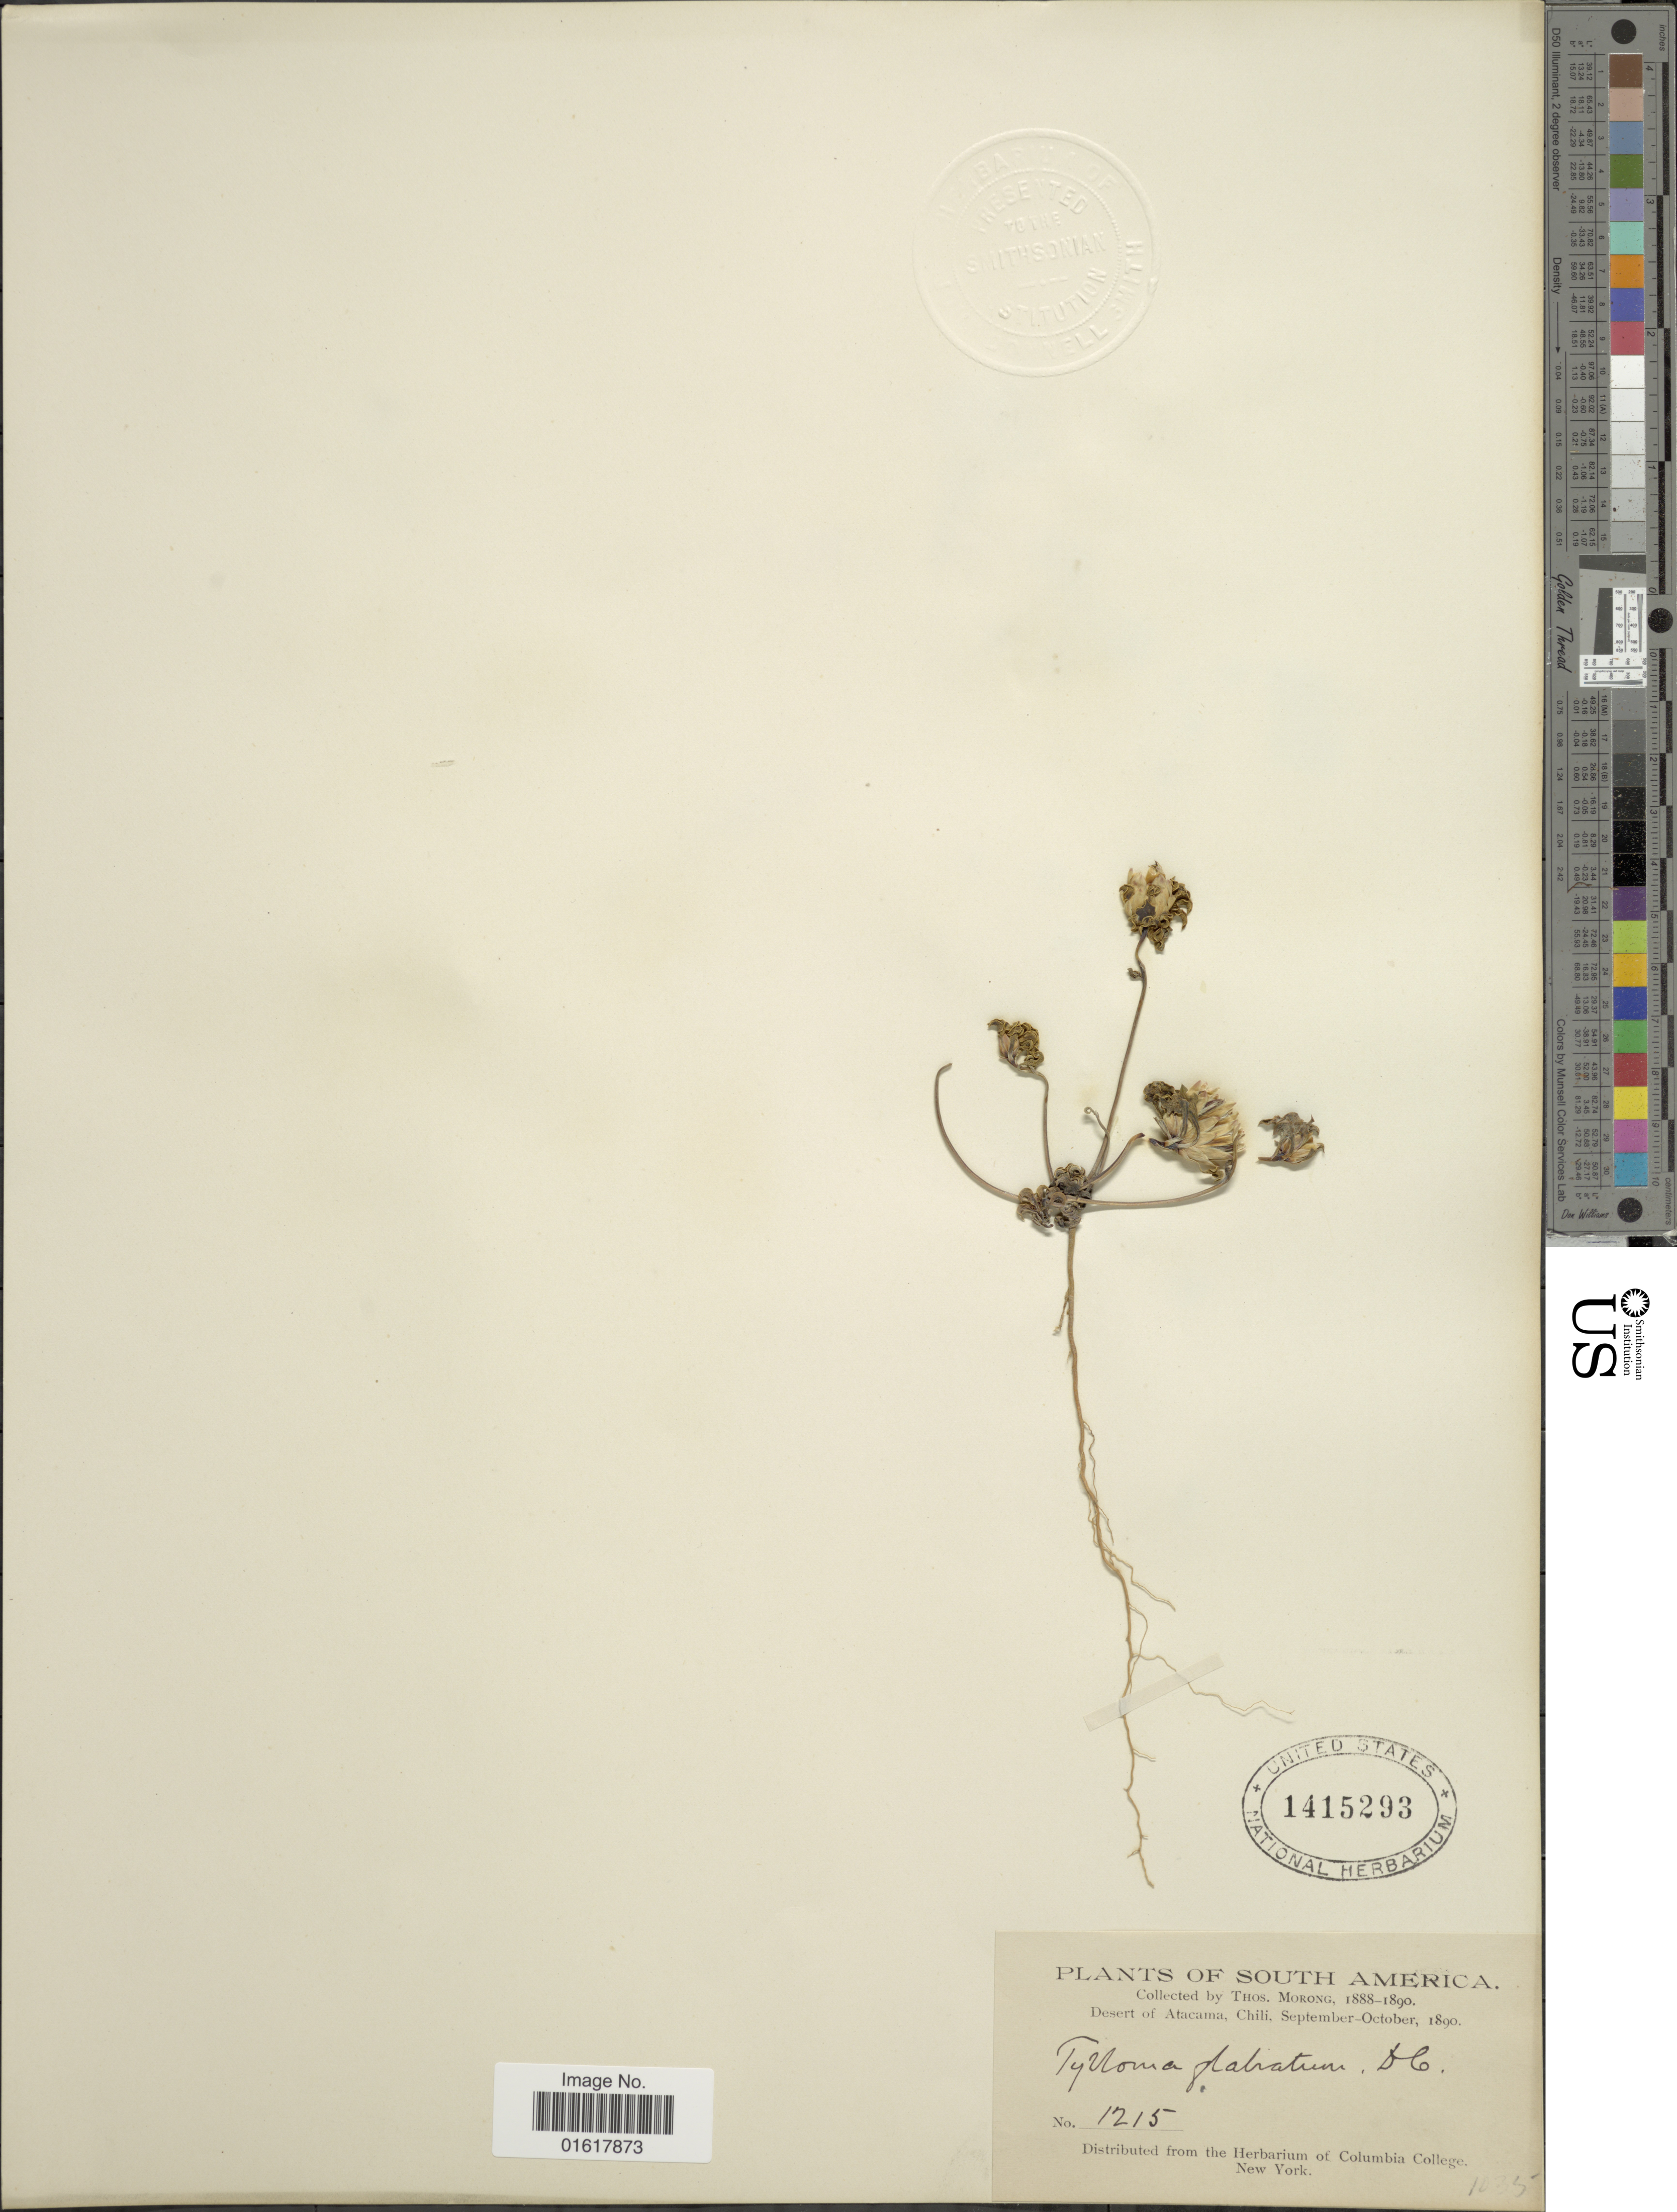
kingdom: Plantae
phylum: Tracheophyta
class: Magnoliopsida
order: Asterales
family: Asteraceae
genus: Chaetanthera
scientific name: Chaetanthera glabrata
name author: (DC.) F. Meigen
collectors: ex herb. T. Morong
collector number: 1215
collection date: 1890-09/1890-10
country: Chile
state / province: Atacama (III)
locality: Desert of Atacama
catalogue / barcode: US 1415293